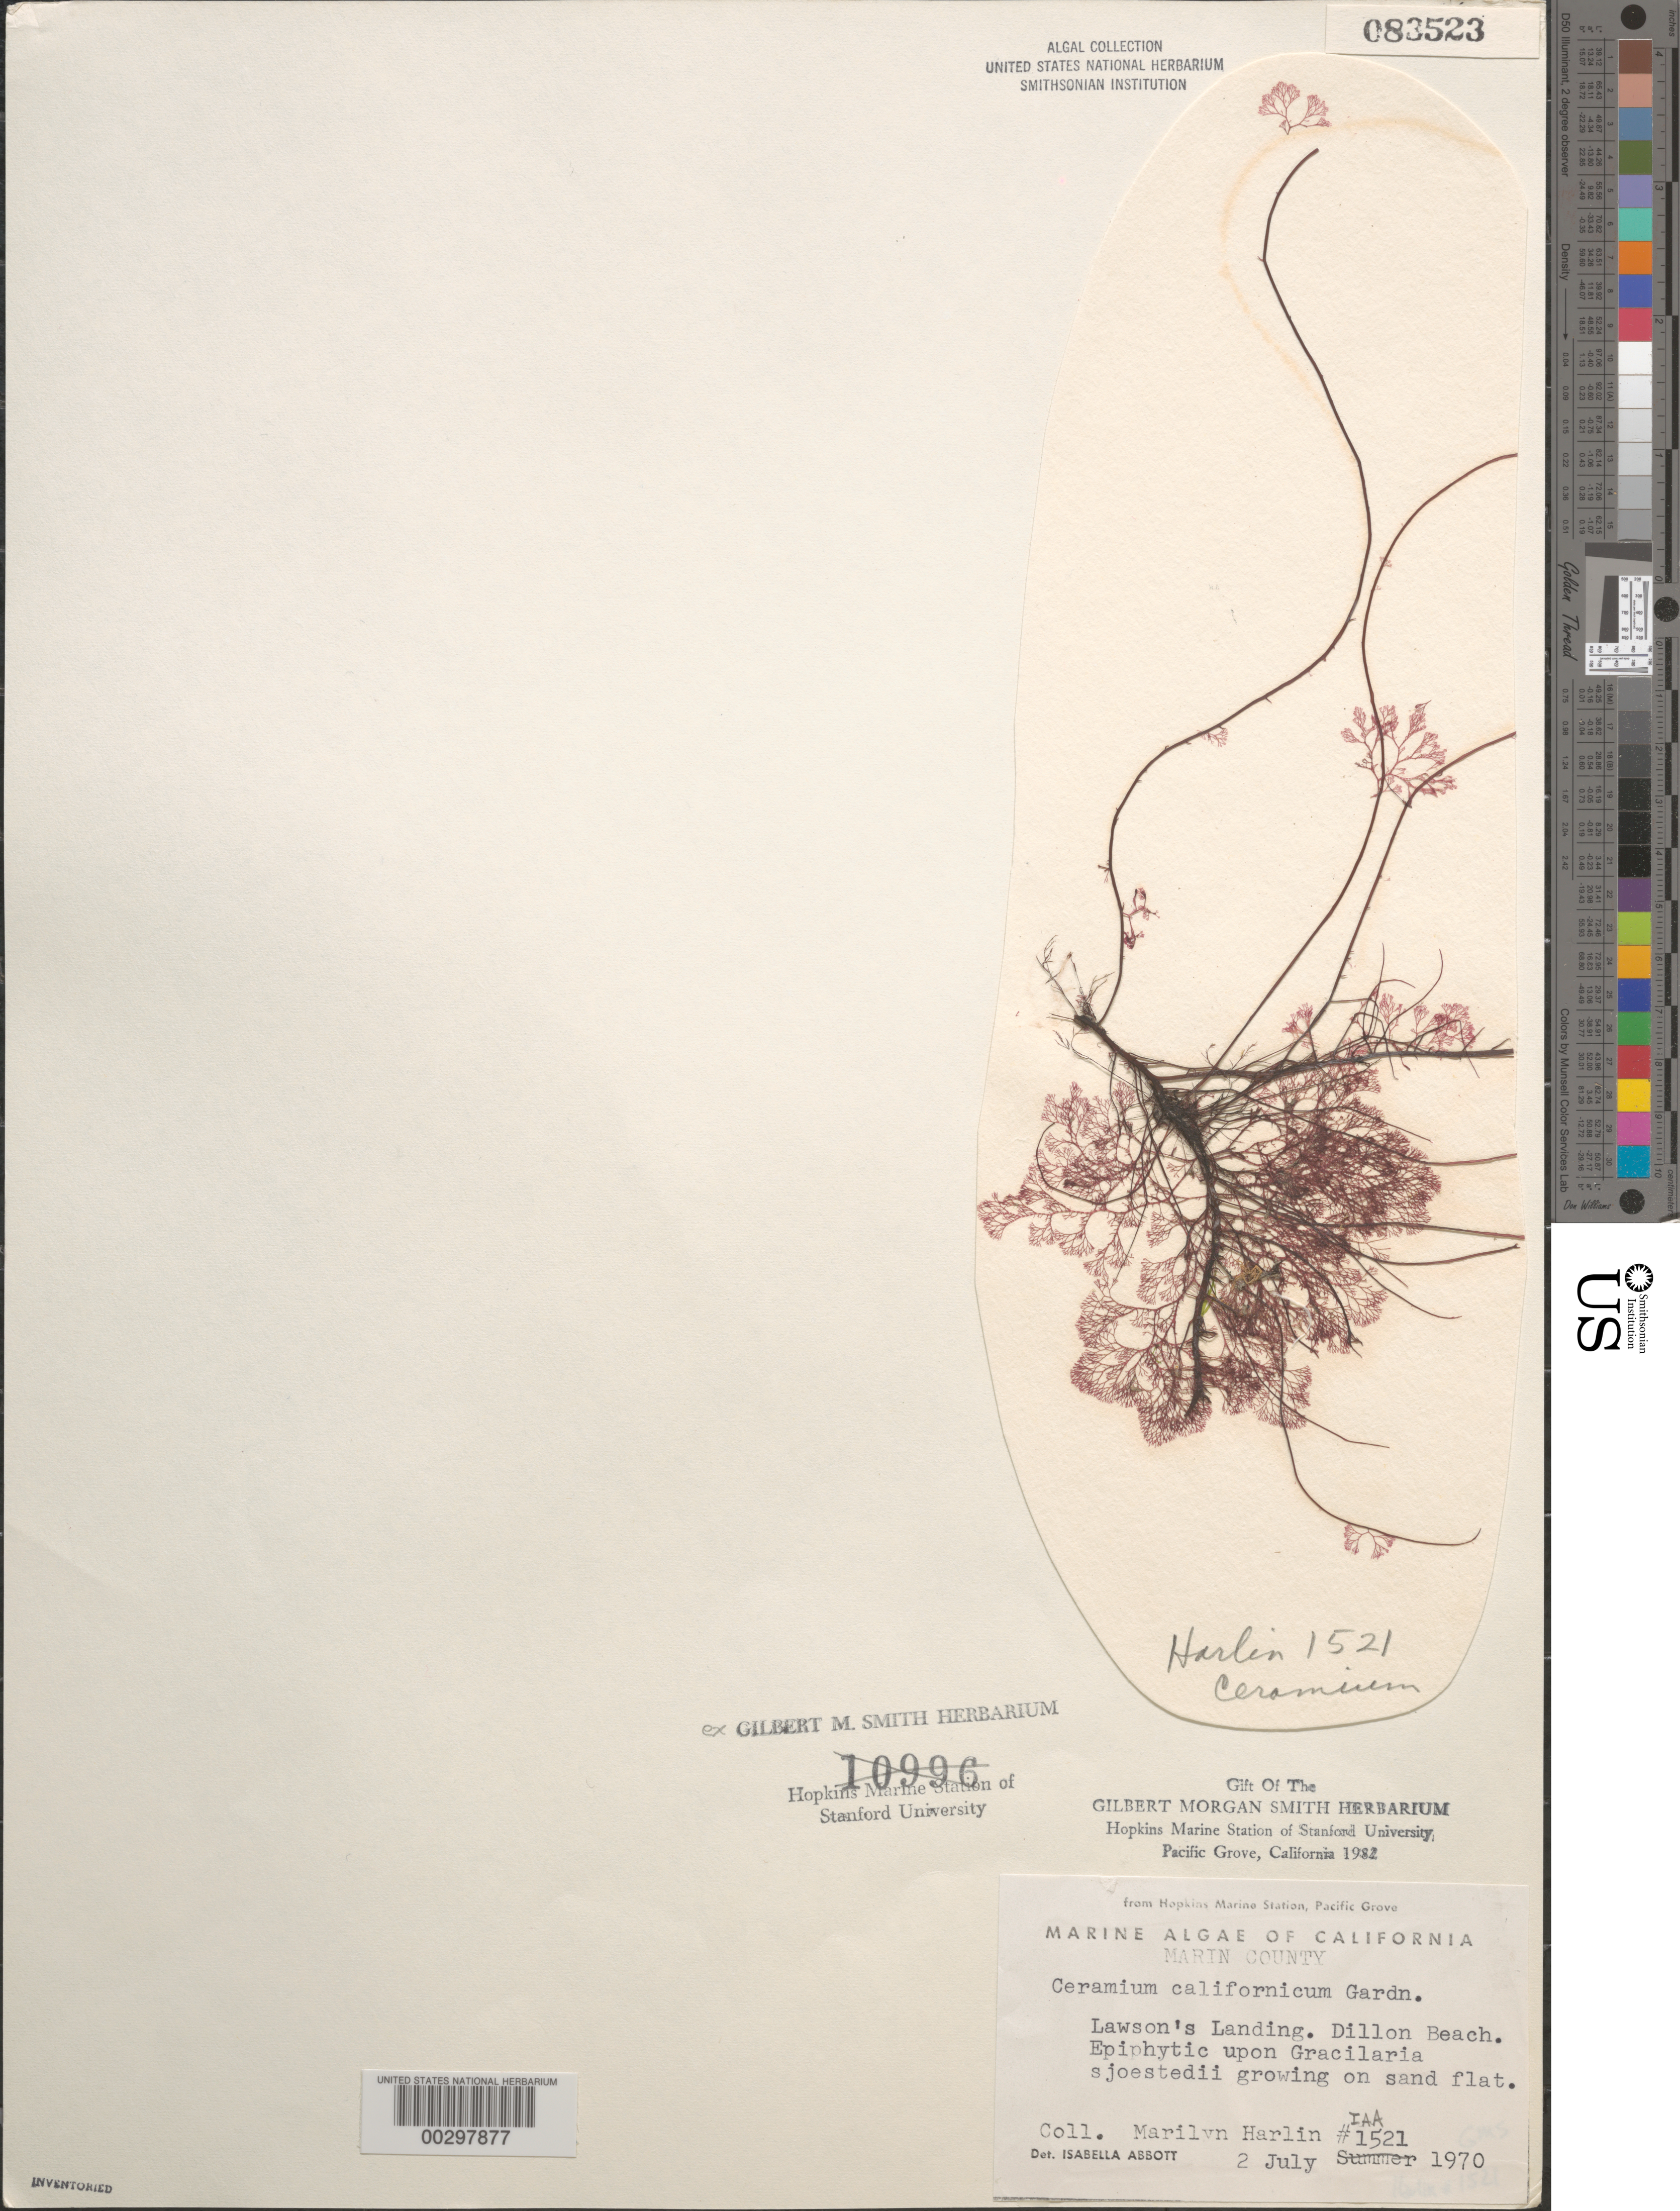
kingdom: Plantae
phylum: Rhodophyta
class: Florideophyceae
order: Ceramiales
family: Ceramiaceae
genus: Ceramium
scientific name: Ceramium californicum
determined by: Abbott, Isabella A.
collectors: M. Harlin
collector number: IAA 1521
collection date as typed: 02 Jul 1970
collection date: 1970-07-02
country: United States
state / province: California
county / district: Marin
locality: Dillons Beach, Lawson's Landing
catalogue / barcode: US 83523